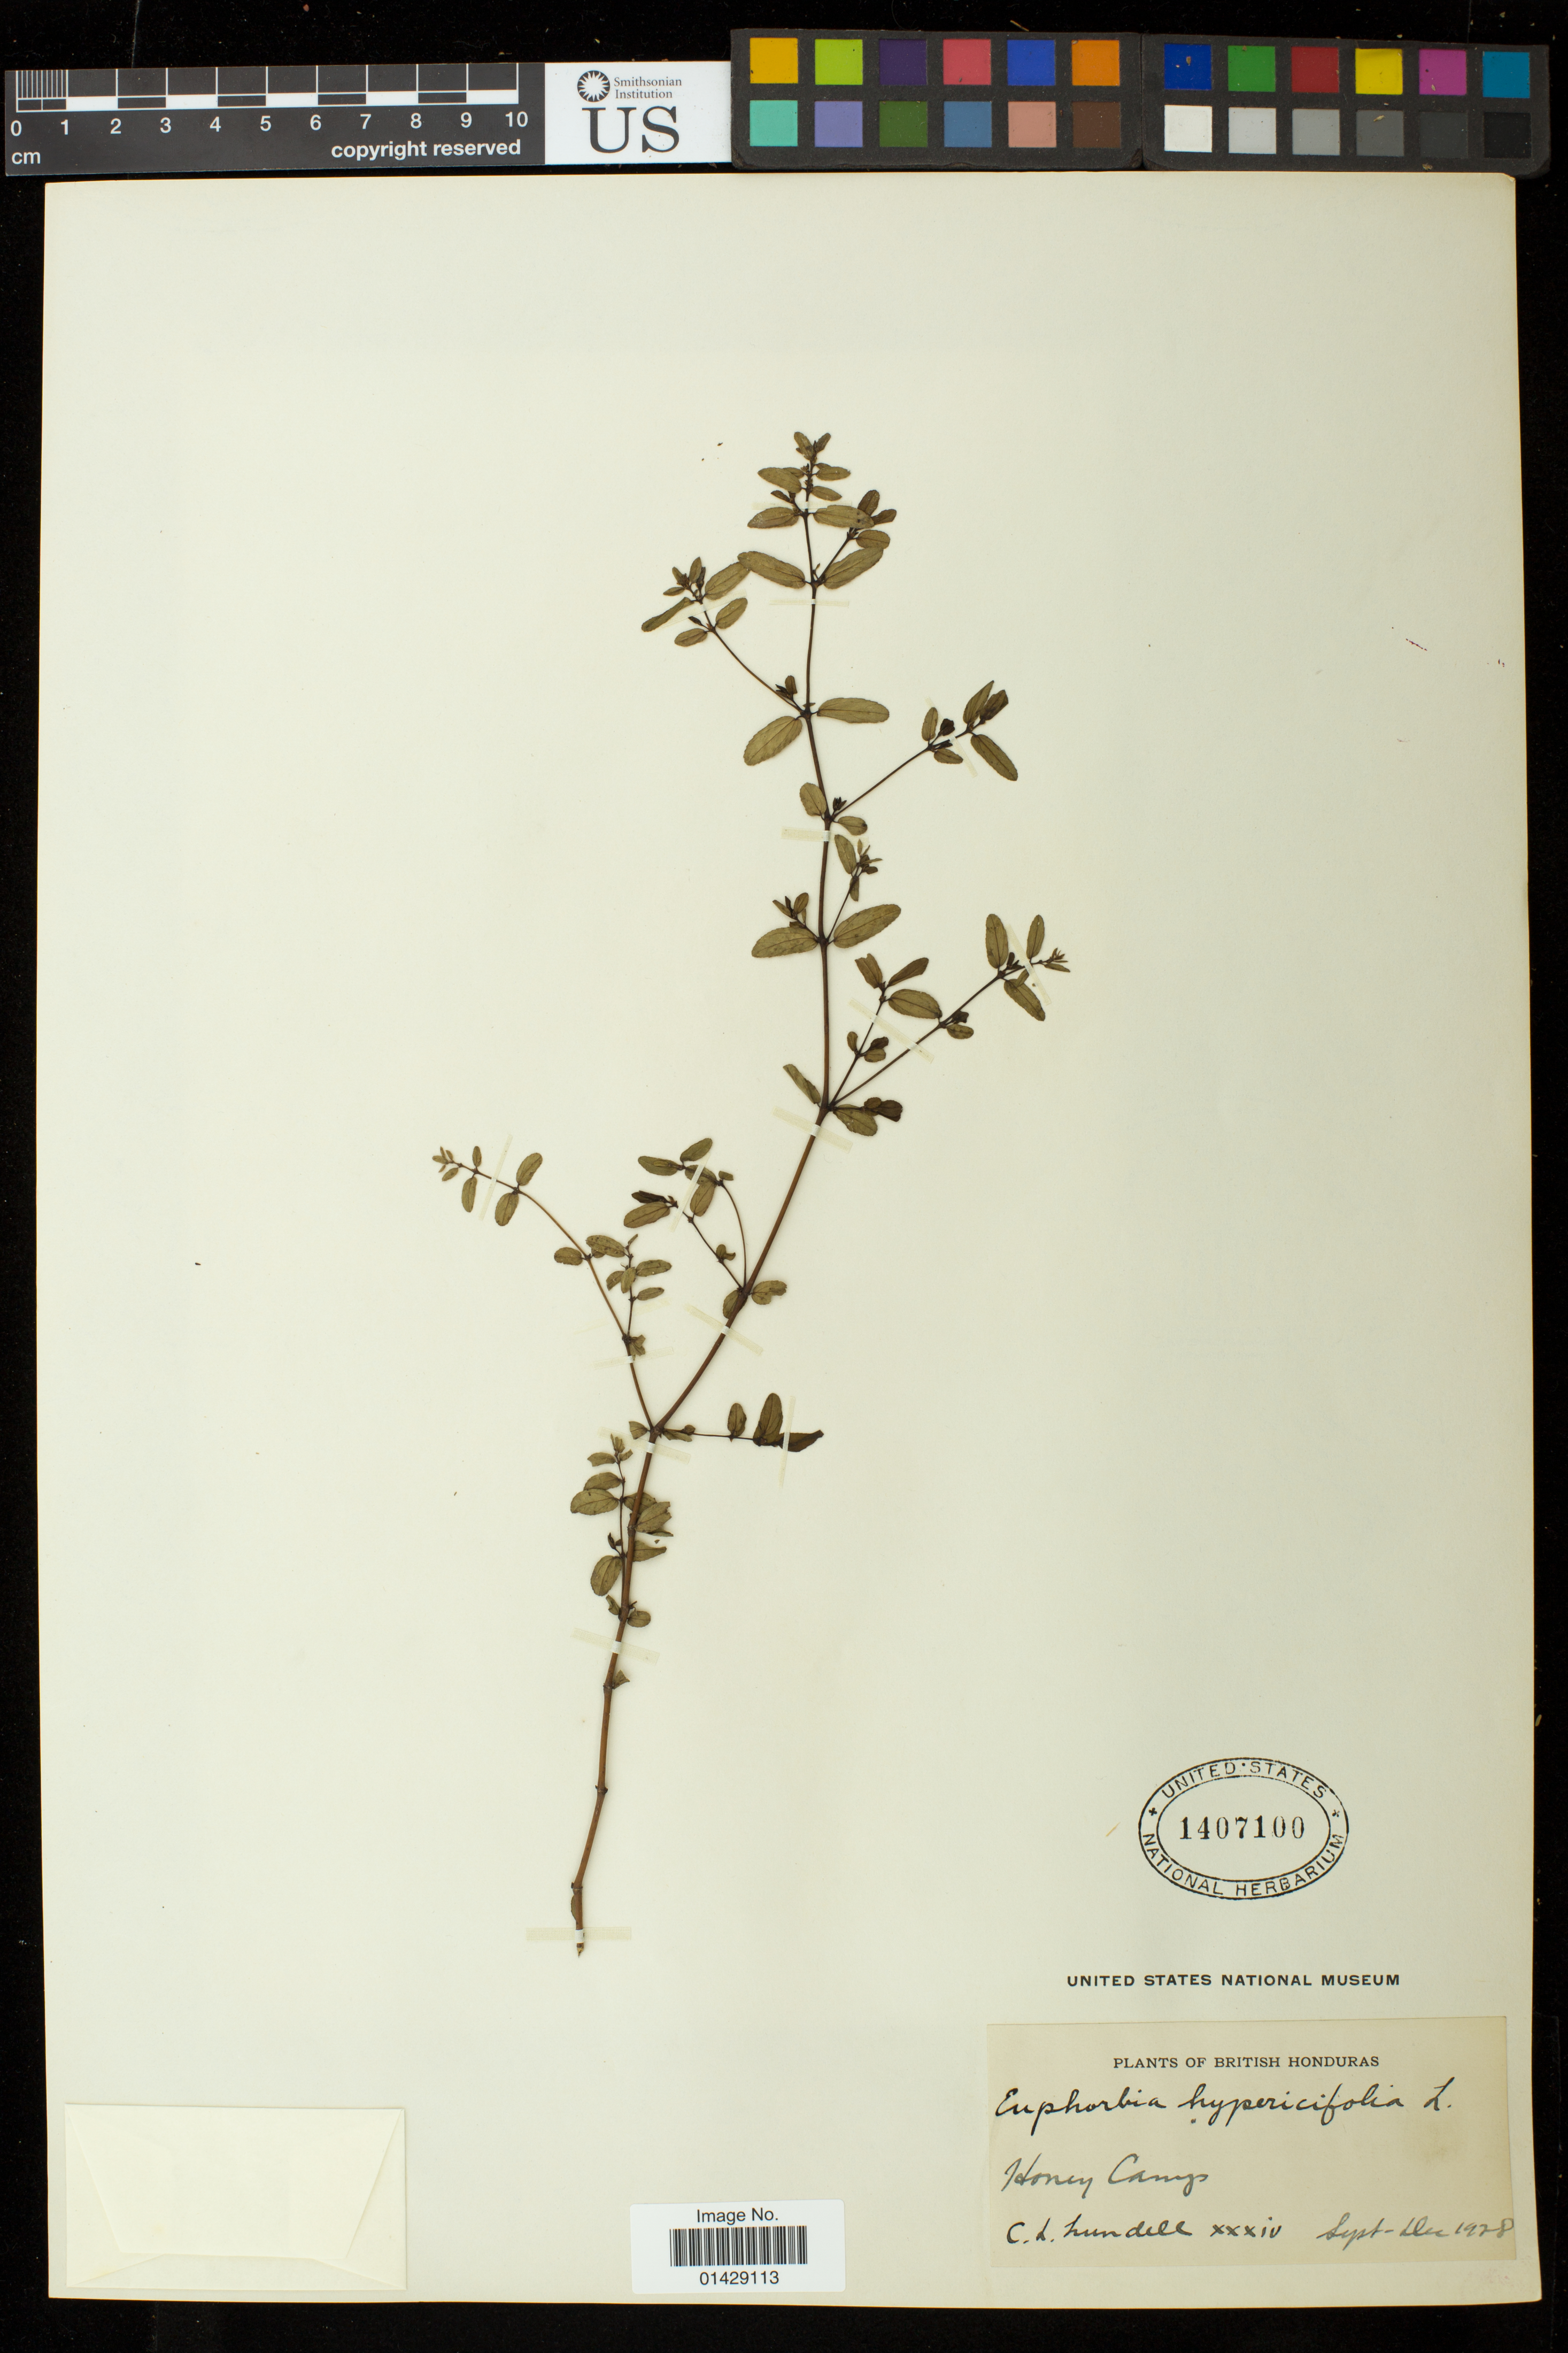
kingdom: Plantae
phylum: Tracheophyta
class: Magnoliopsida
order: Malpighiales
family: Euphorbiaceae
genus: Euphorbia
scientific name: Euphorbia hypericifolia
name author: L.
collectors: C. L. Lundell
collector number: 34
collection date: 1978-09/1978-12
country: Belize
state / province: Orange Walk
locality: British Honduras. Honey Camp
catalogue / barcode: US 1407100